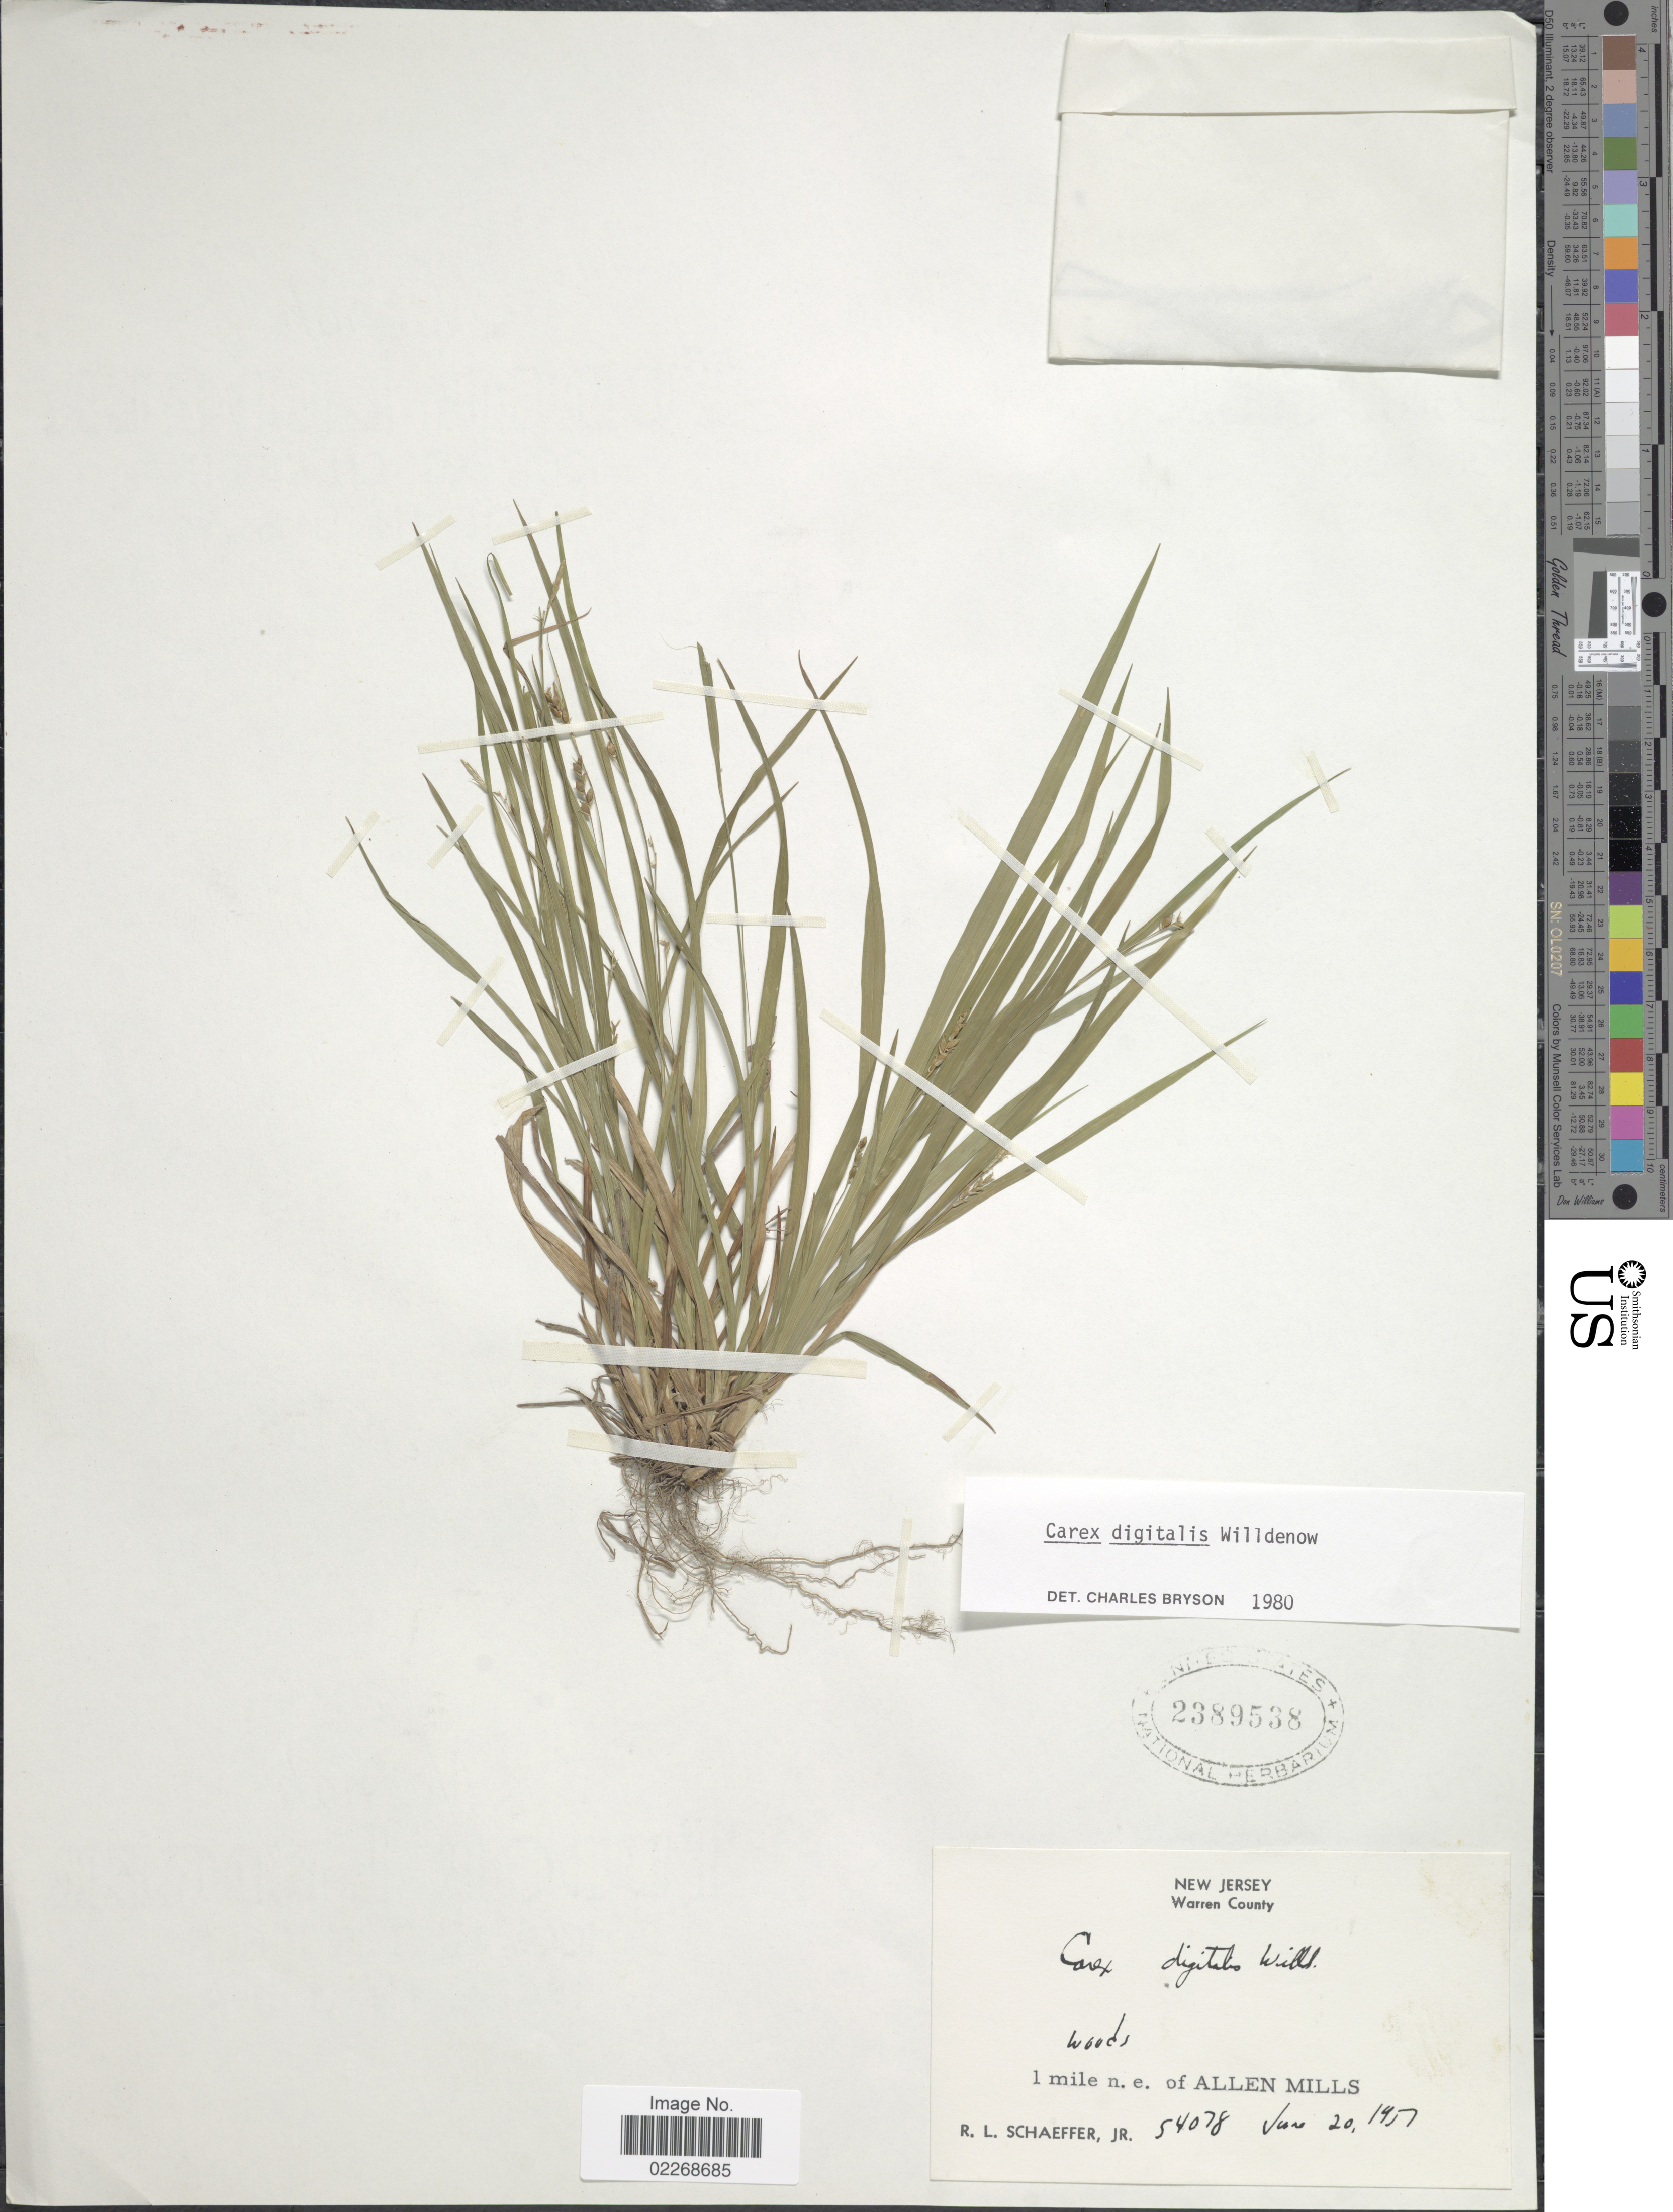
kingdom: Plantae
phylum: Tracheophyta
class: Liliopsida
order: Poales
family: Cyperaceae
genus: Carex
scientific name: Carex digitalis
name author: Willd.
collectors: R. L. Schaeffer Jr.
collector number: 54078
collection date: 1951-06-20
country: United States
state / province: New Jersey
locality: Warren County. Woods, 1 mile n.e. of Allen Mills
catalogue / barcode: US 2389538